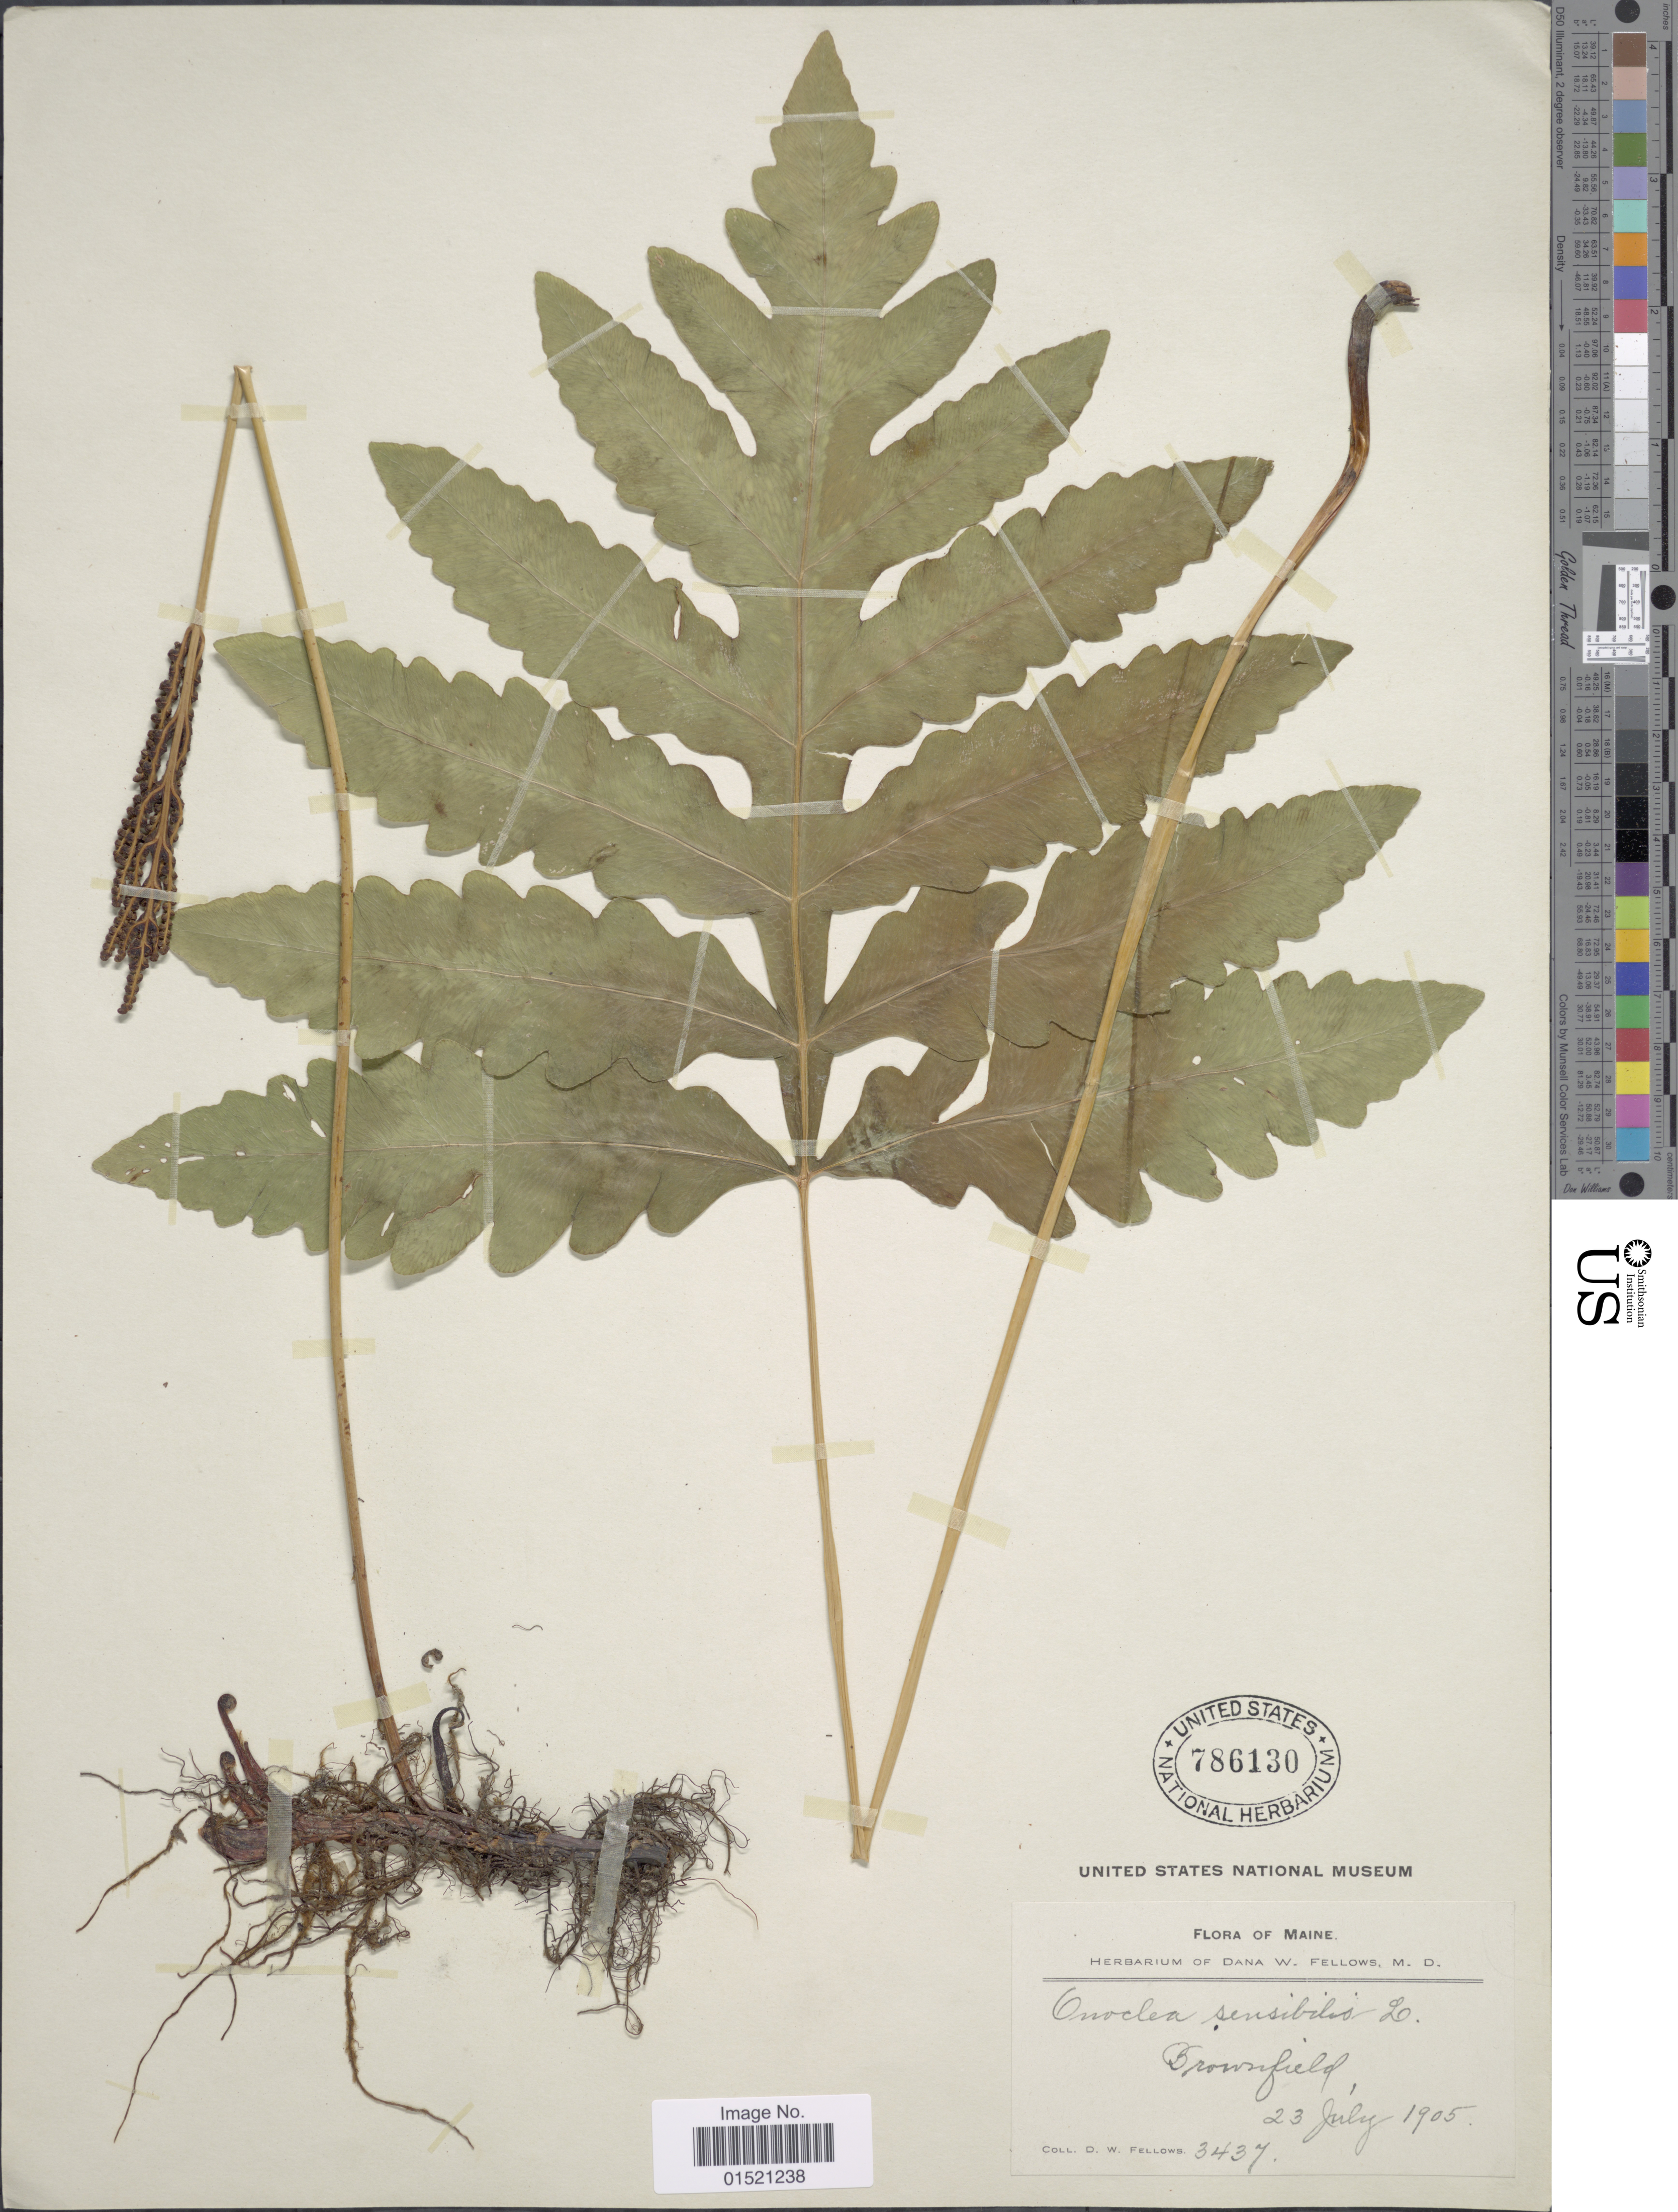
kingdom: Plantae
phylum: Tracheophyta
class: Polypodiopsida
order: Polypodiales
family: Onocleaceae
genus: Onoclea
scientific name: Onoclea sensibilis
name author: L.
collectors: D. W. Fellows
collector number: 3437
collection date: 1905-07-23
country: United States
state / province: Maine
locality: Brownfield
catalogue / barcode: US 786130